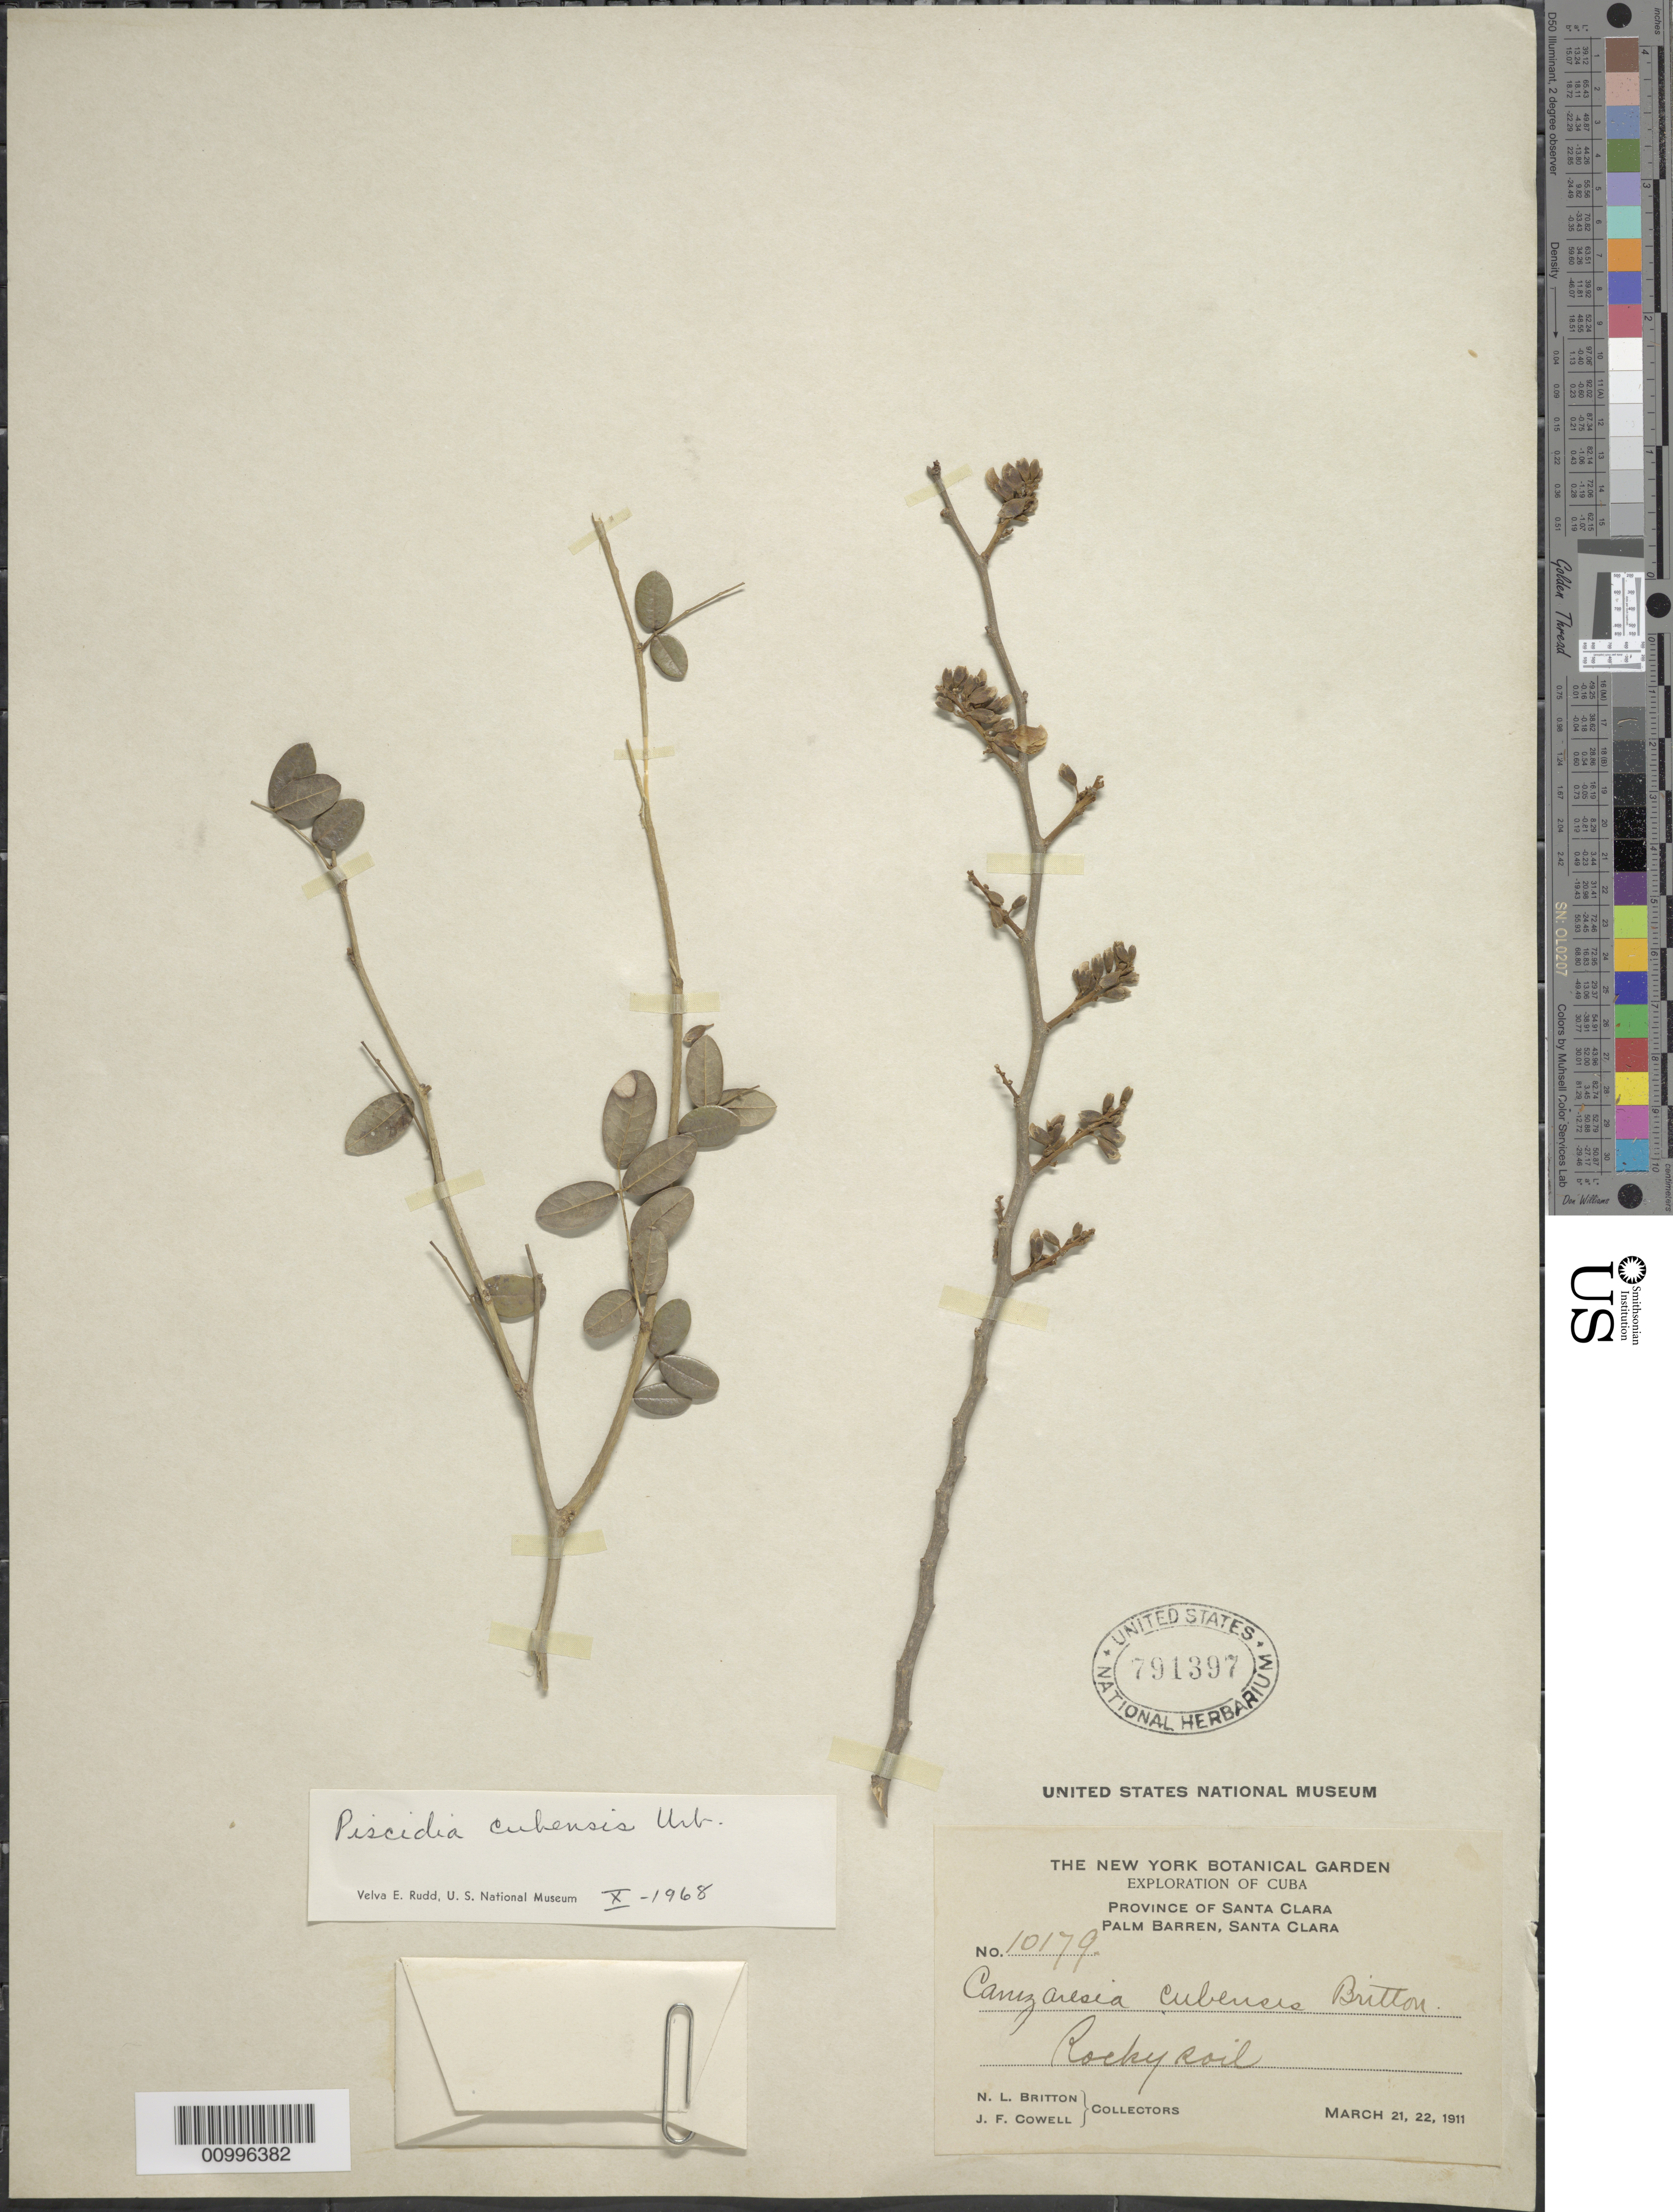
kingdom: Plantae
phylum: Tracheophyta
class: Magnoliopsida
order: Fabales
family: Fabaceae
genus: Piscidia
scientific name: Piscidia cubensis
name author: Urb.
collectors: N. Britton & J. F. Cowell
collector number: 10179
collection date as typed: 21 Mar 1911 to 22 Mar 1911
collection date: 1911-03-21/1911-03-22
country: Cuba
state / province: Villa Clara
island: Cuba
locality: Santa Clara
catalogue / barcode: US 791397